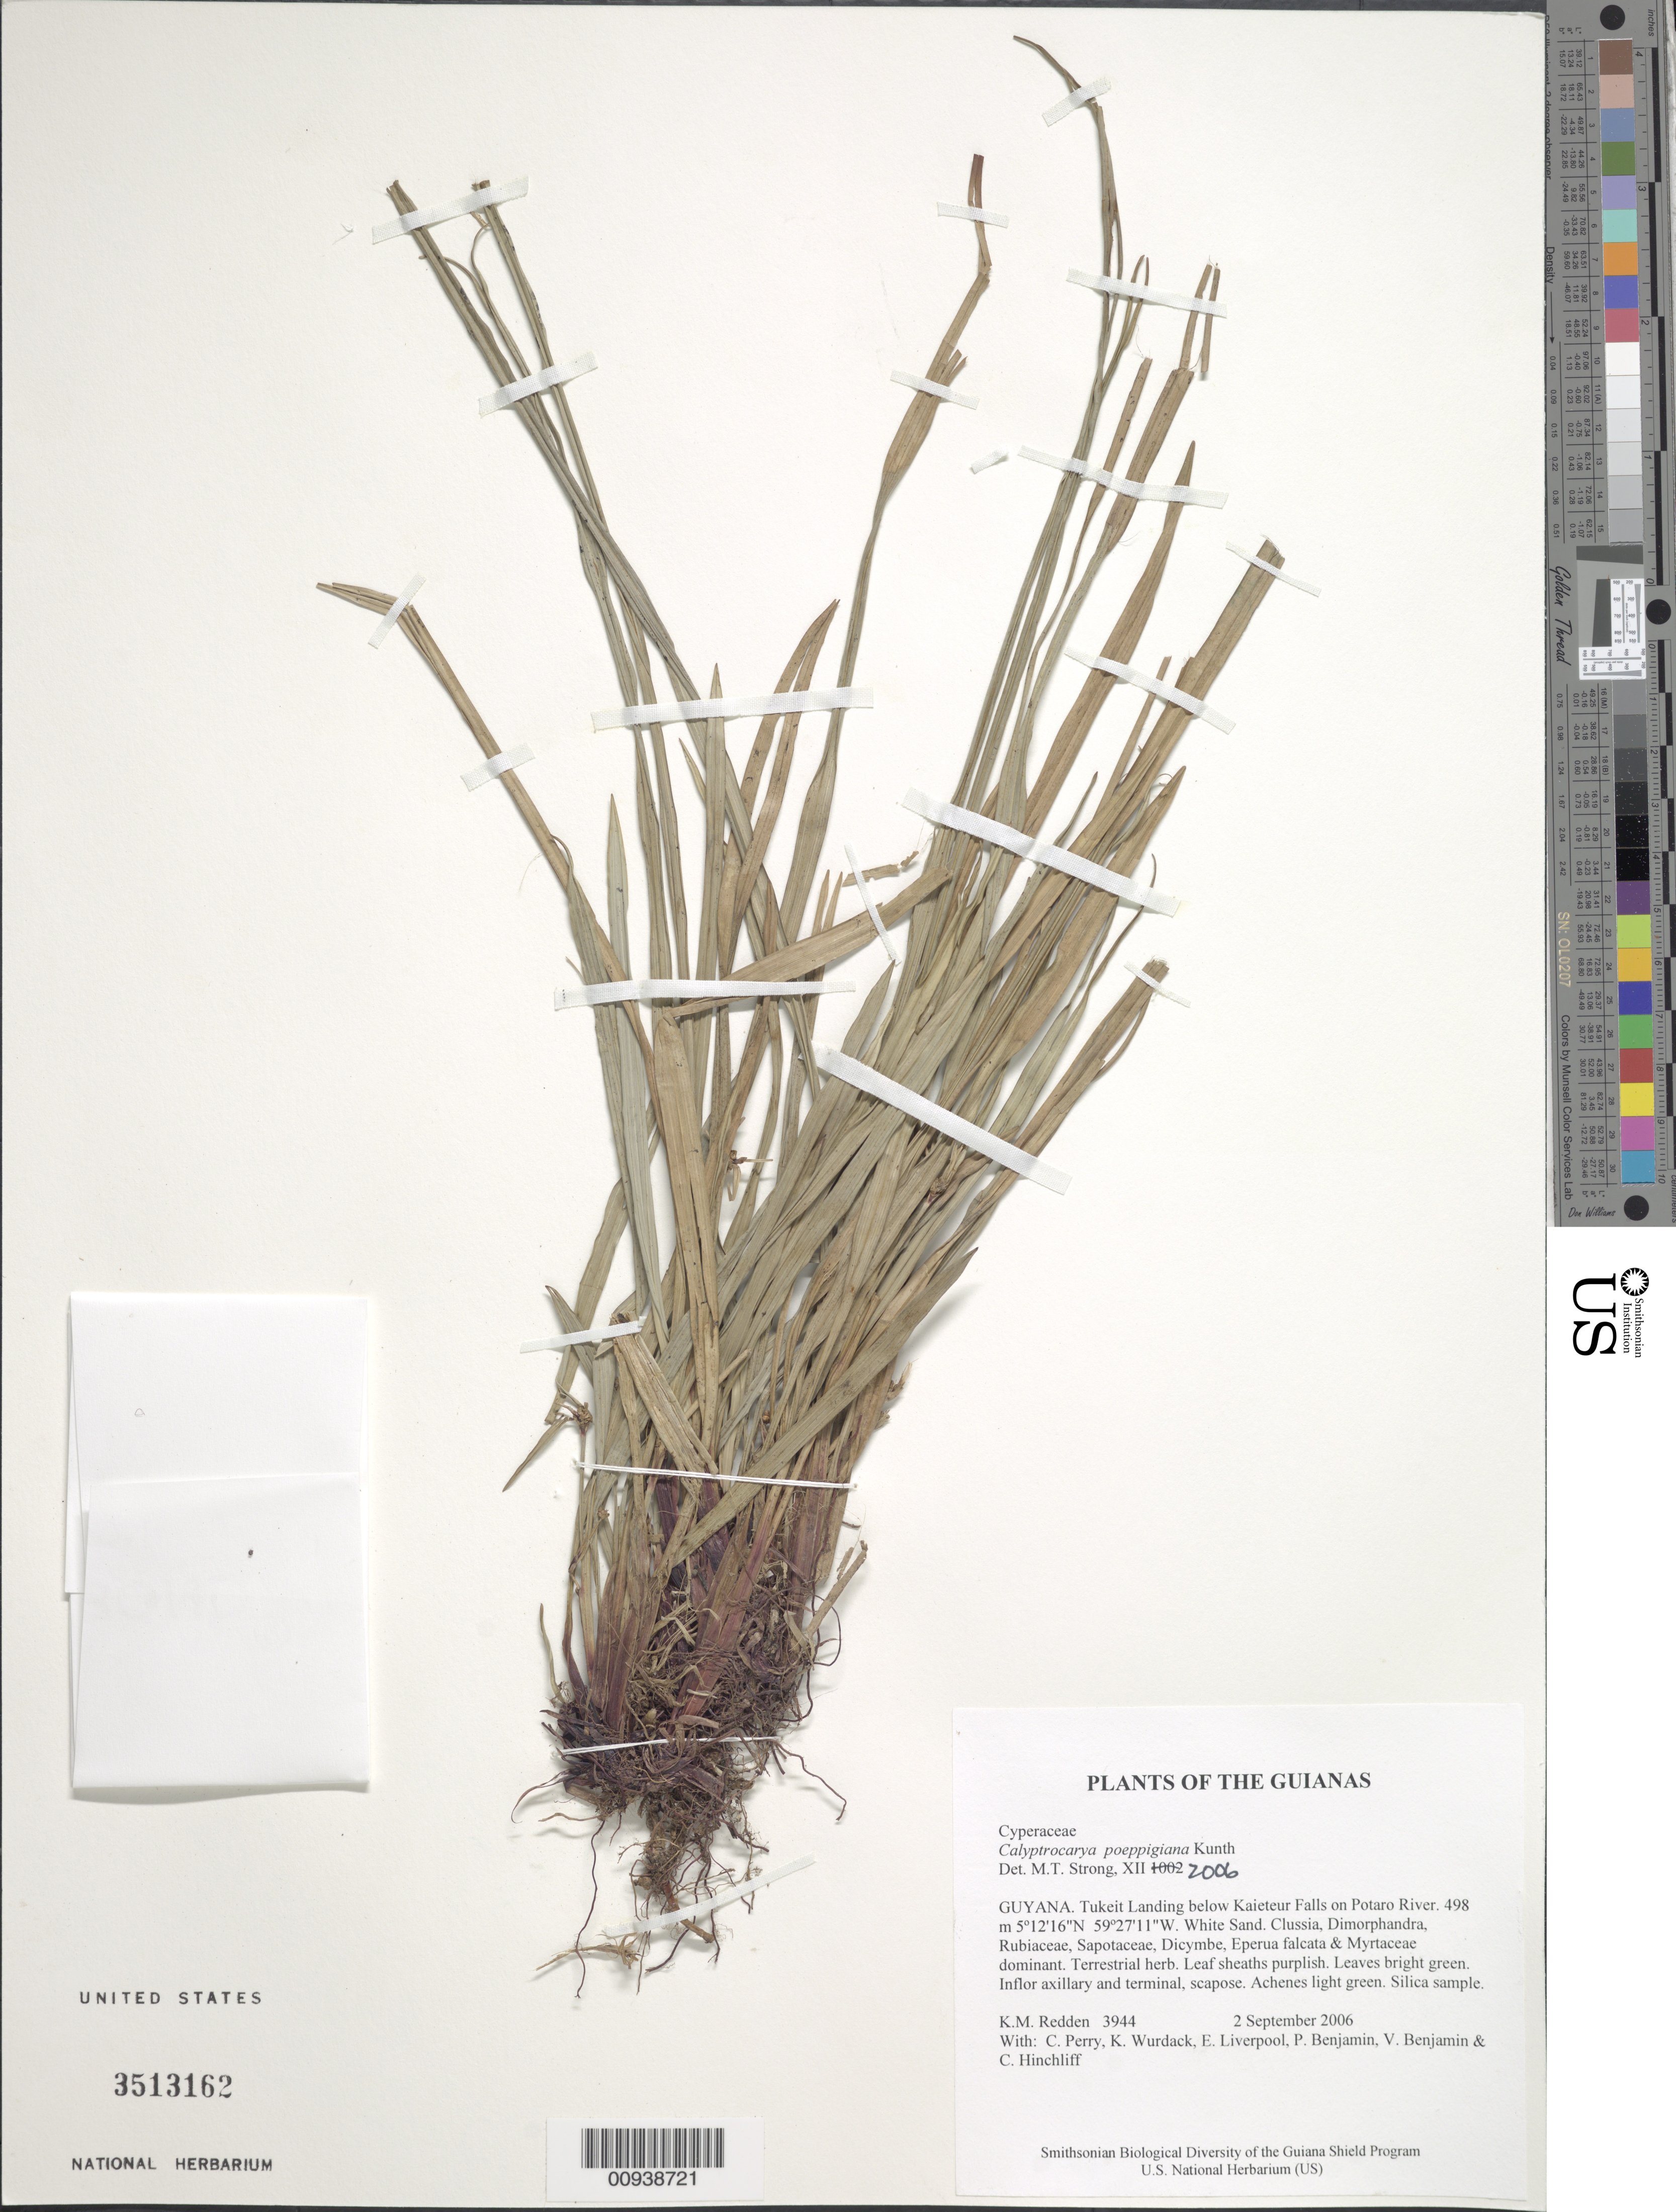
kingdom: Plantae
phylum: Tracheophyta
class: Liliopsida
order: Poales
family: Cyperaceae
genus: Calyptrocarya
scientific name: Calyptrocarya poeppigiana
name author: Kunth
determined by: Strong, M. T., (US), Smithsonian Institution - National Museum of Natural History (UNITED STATES)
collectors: K. M. Redden, C. Perry, K. Wurdack, E. Liverpool, P. Benjamin, V. Benjamin & C. E. Hinchliff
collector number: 3944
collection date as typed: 2 September 2006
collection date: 2006-09-02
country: Guyana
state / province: Potaro-Siparuni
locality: Tukeit Landing below Kaieteur Falls on Potaro River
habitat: White Sand. Clusia, Dimorphandra, Rubiaceae, Sapotaceae, Dicymbe, Eperua falcata & Myrtaceae dominant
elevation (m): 498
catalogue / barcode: US 3513162